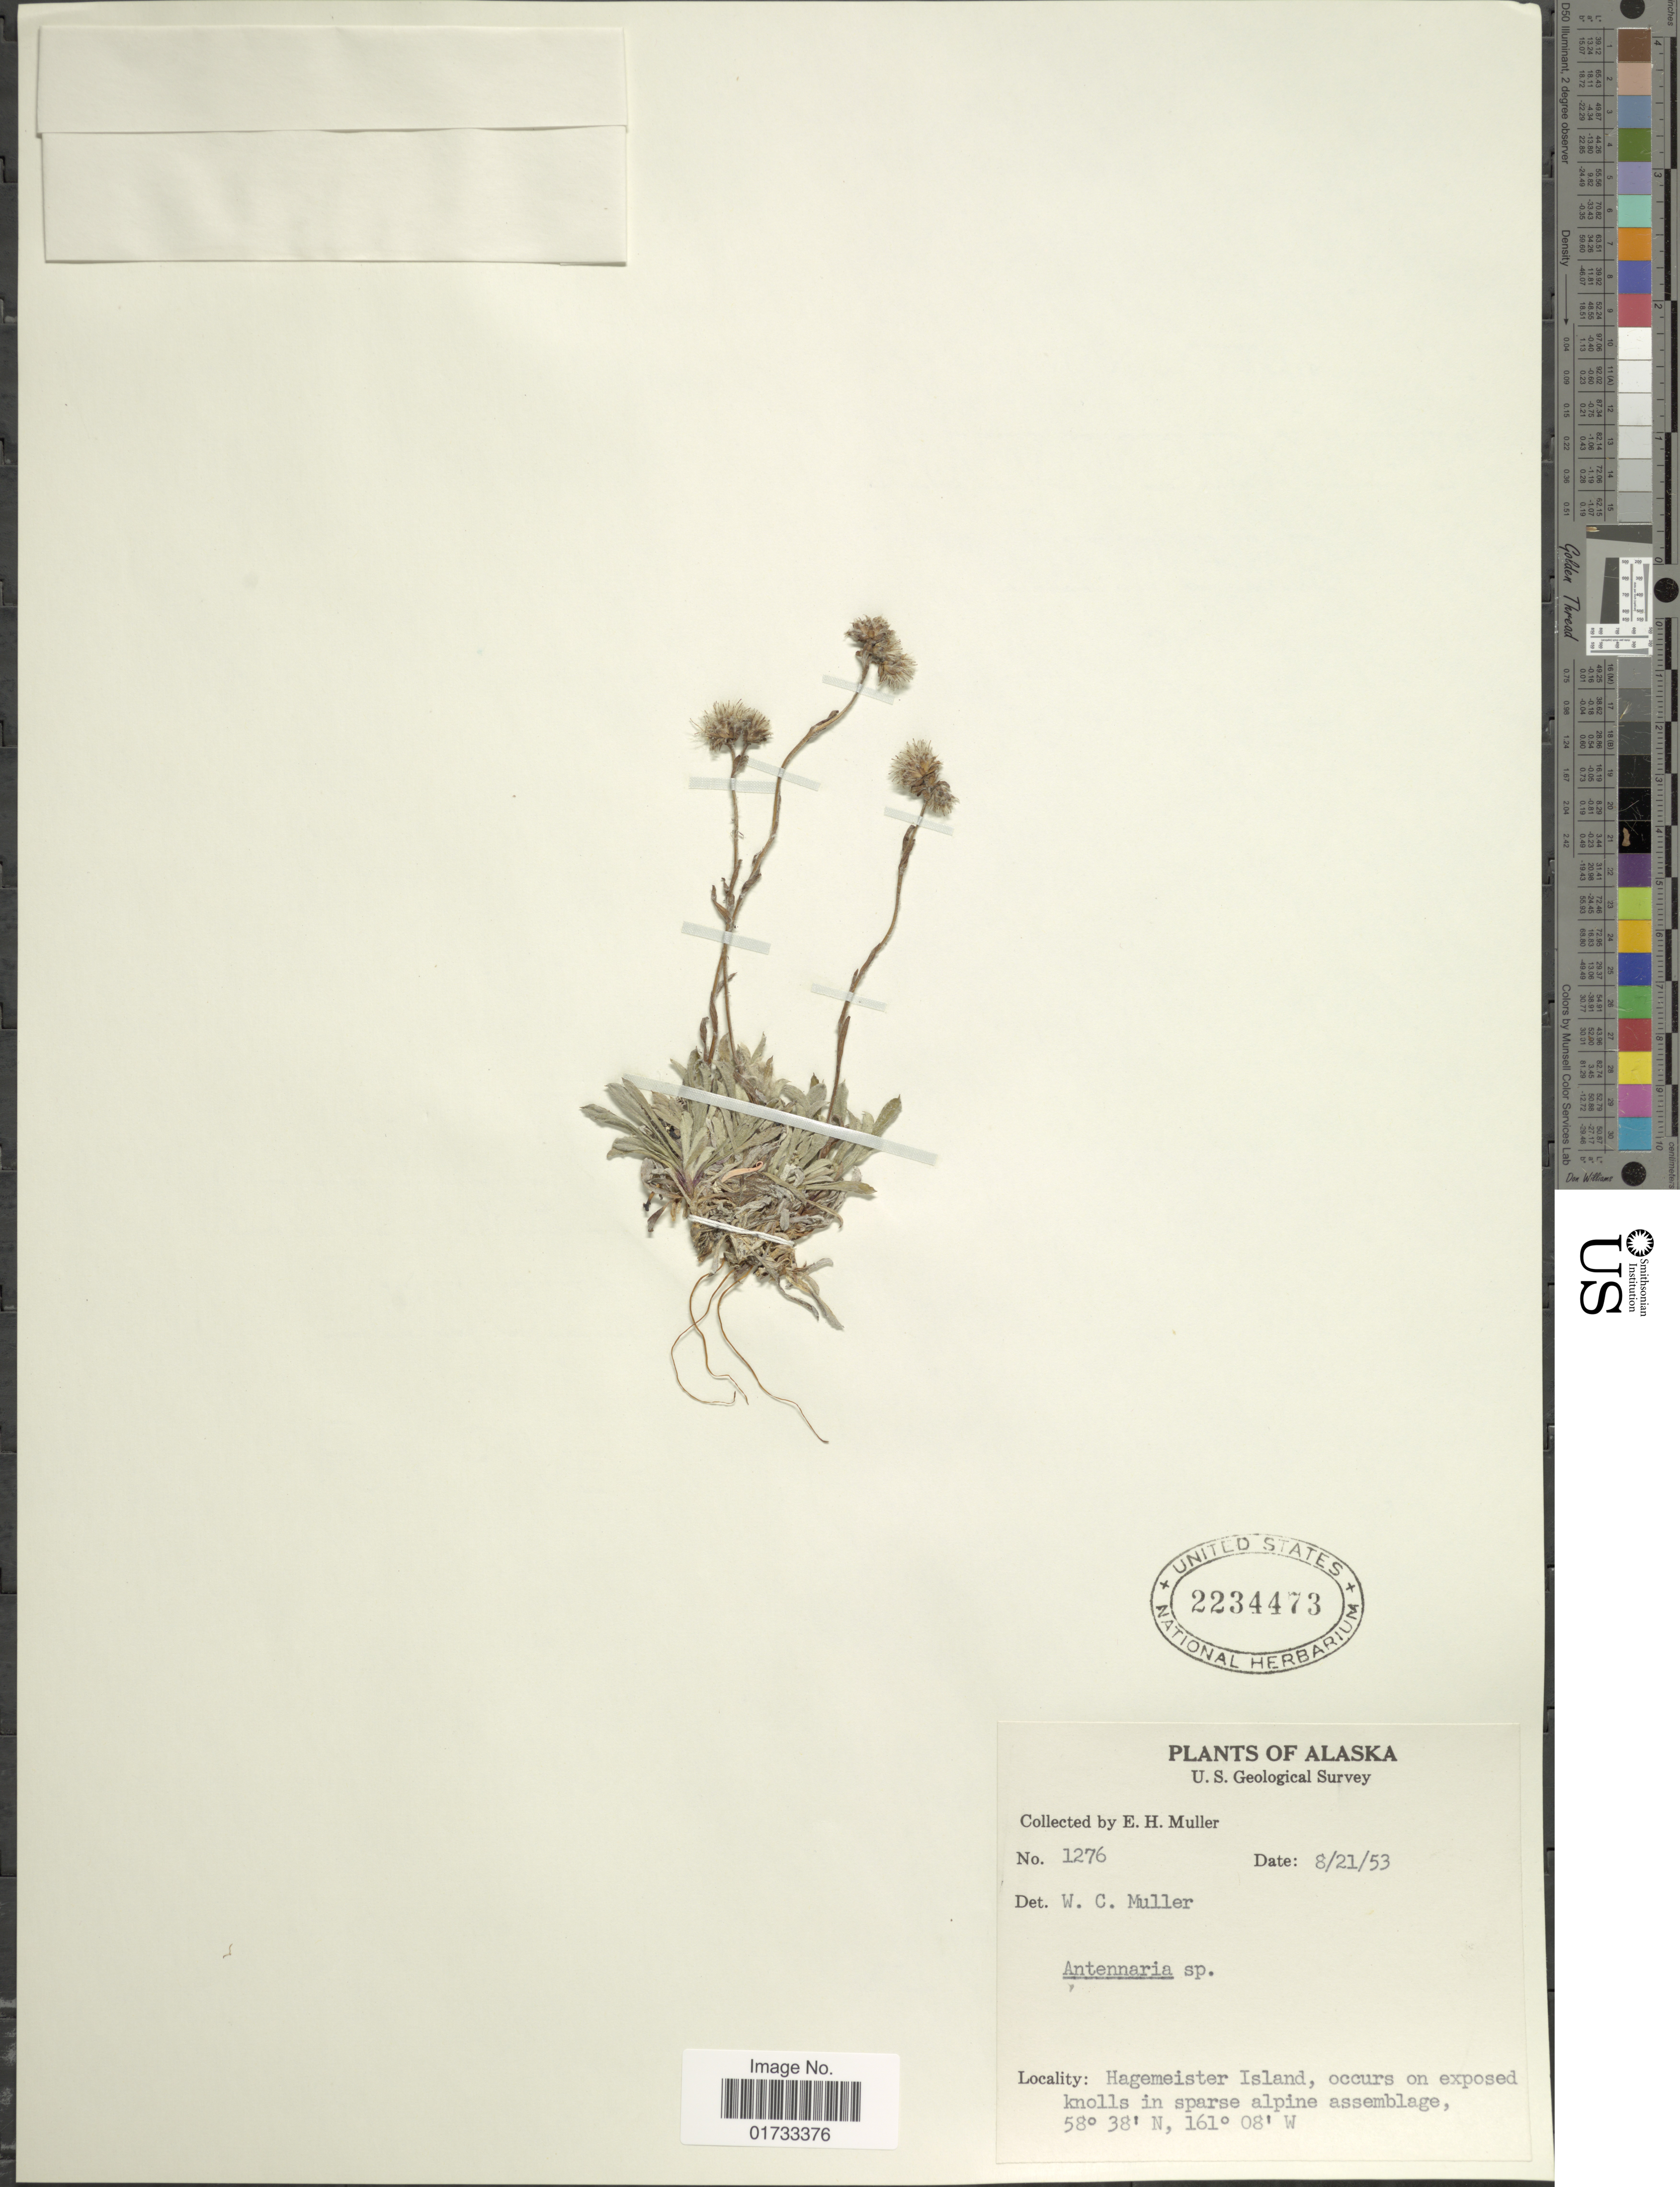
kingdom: Plantae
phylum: Tracheophyta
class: Magnoliopsida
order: Asterales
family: Asteraceae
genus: Antennaria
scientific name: Antennaria sp.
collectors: E. H. Muller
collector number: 1276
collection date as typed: Transcribed d/m/y: 21/8/53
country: United States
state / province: Alaska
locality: Hagemeister Island, occurs on exposed knolls in sparse alpine assemblage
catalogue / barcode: US 2234473